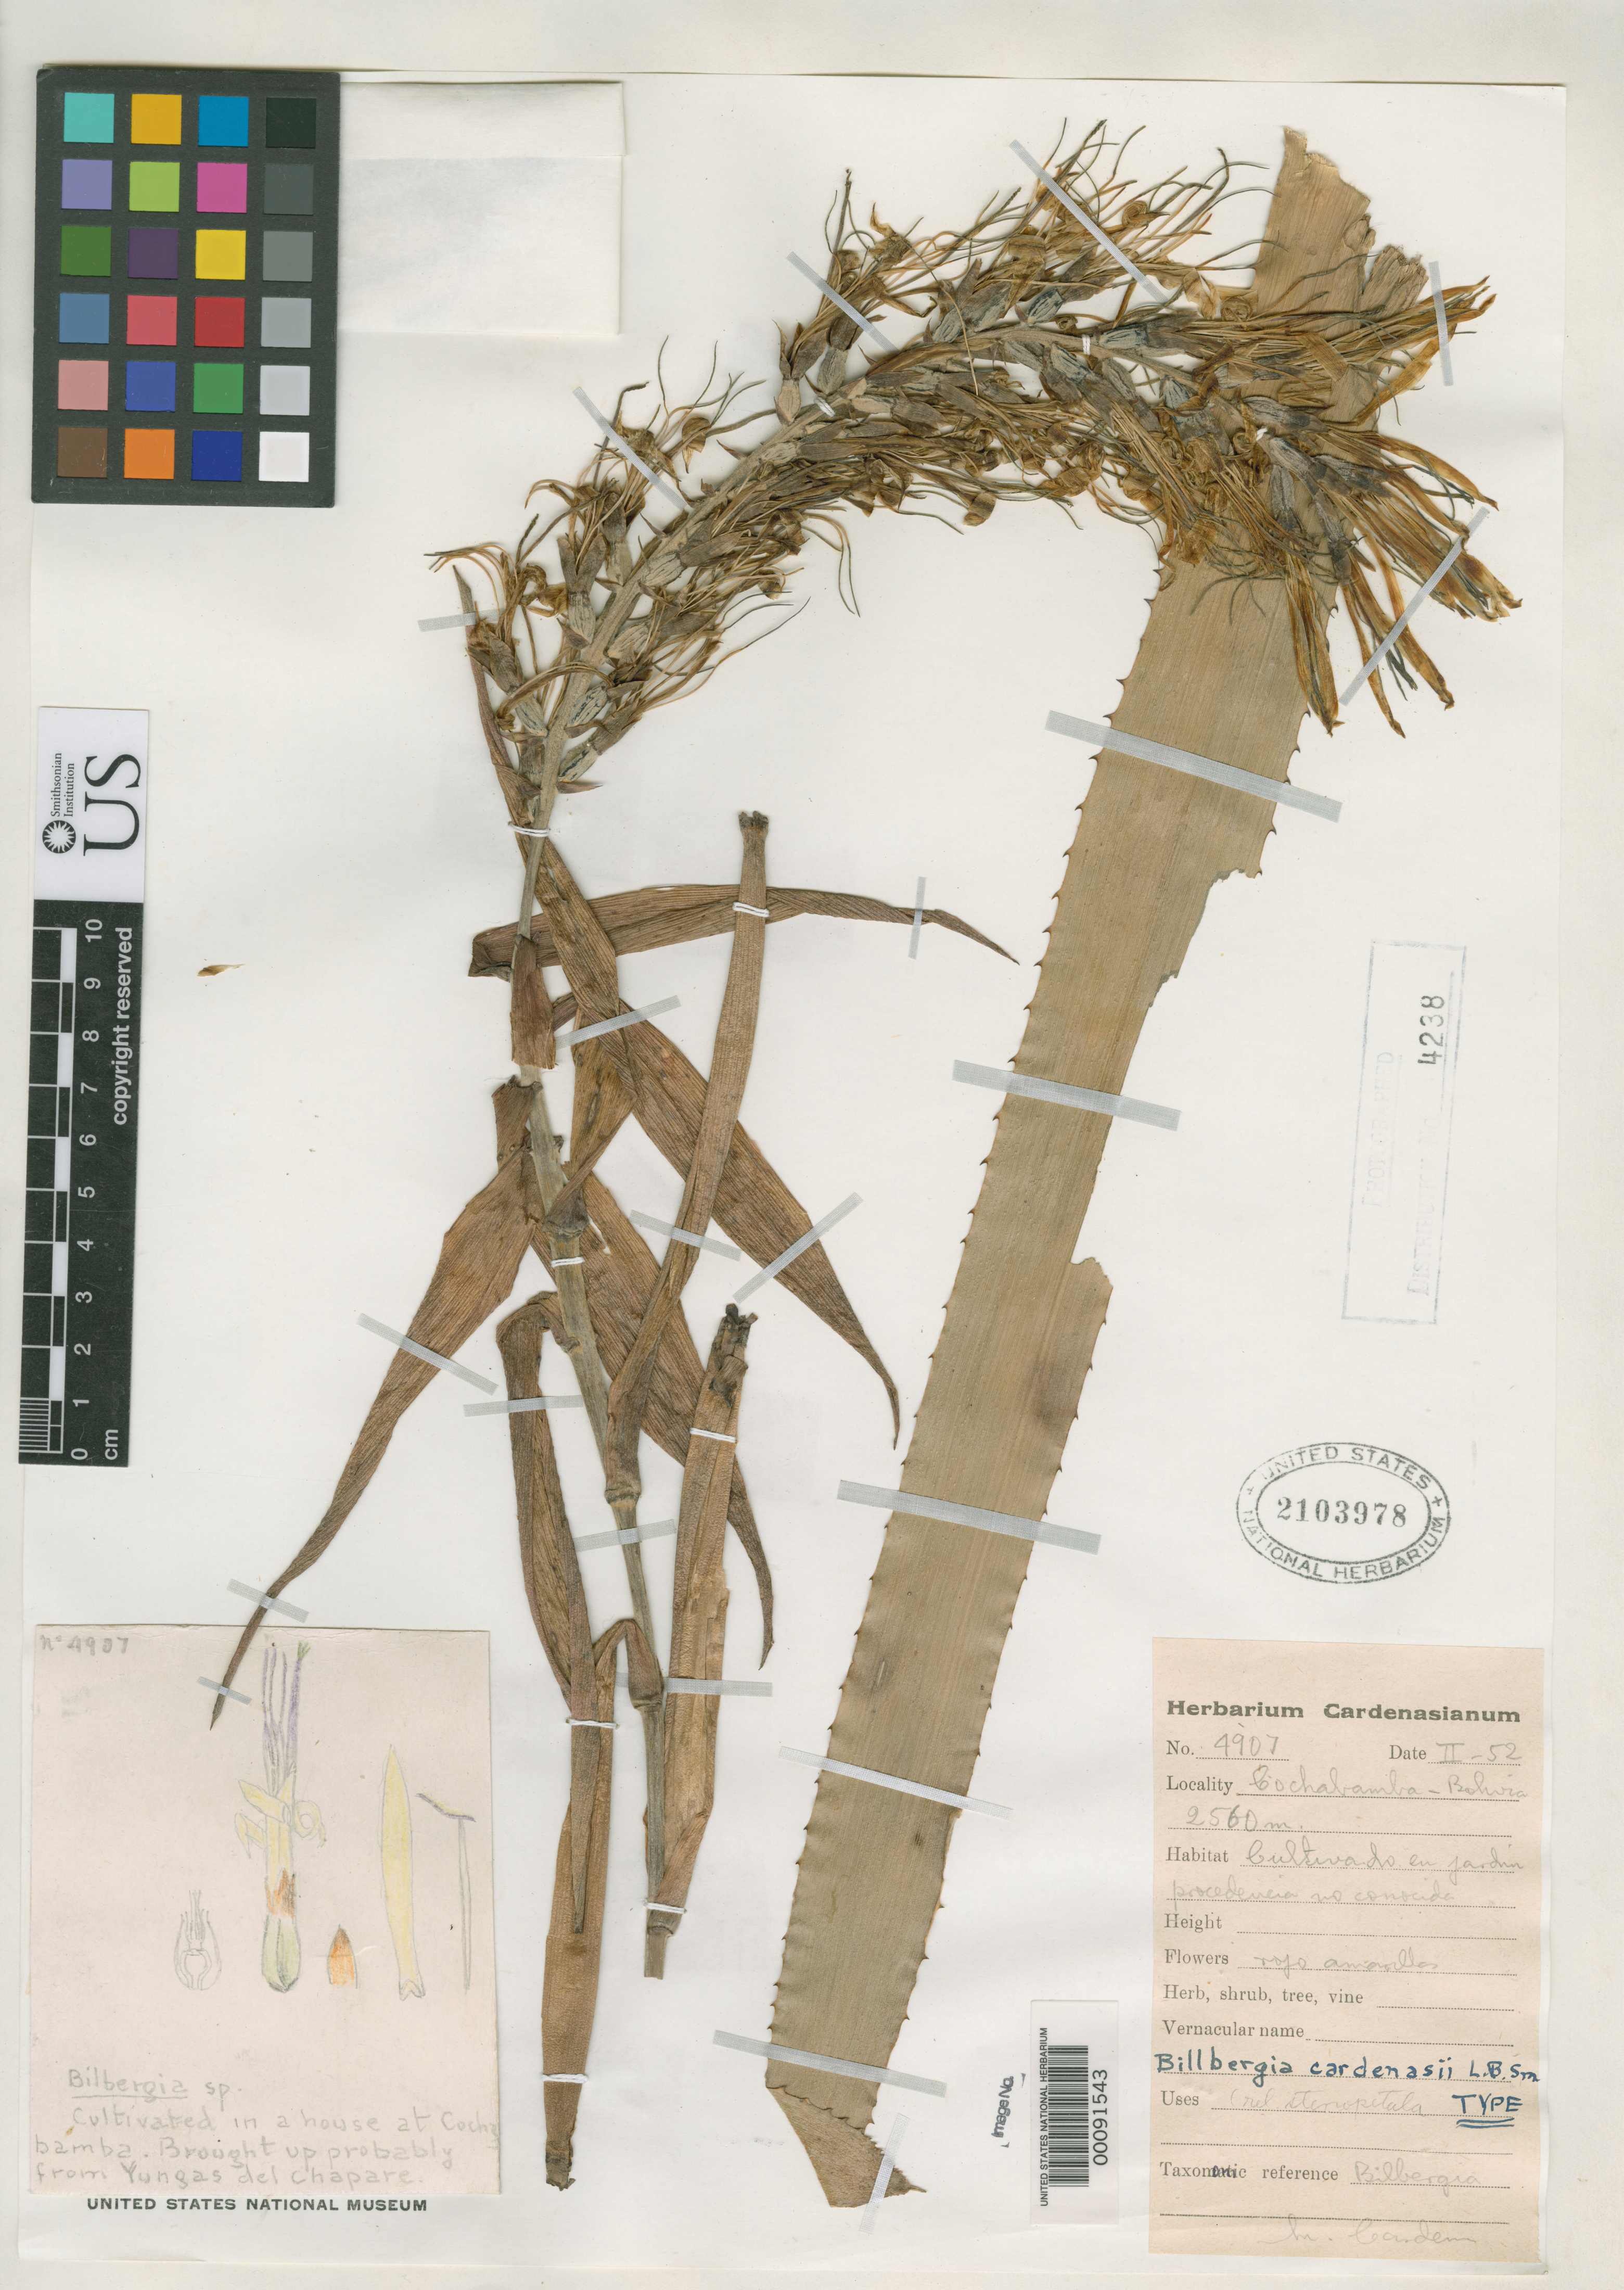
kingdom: Plantae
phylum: Tracheophyta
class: Liliopsida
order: Poales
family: Bromeliaceae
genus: Billbergia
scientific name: Billbergia cardenasii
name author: L.B. Sm.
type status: Holotype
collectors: M. Cárdenas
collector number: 4907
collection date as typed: Feb 1952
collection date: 1952-02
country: Bolivia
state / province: Cochabamba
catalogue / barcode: US 2103978